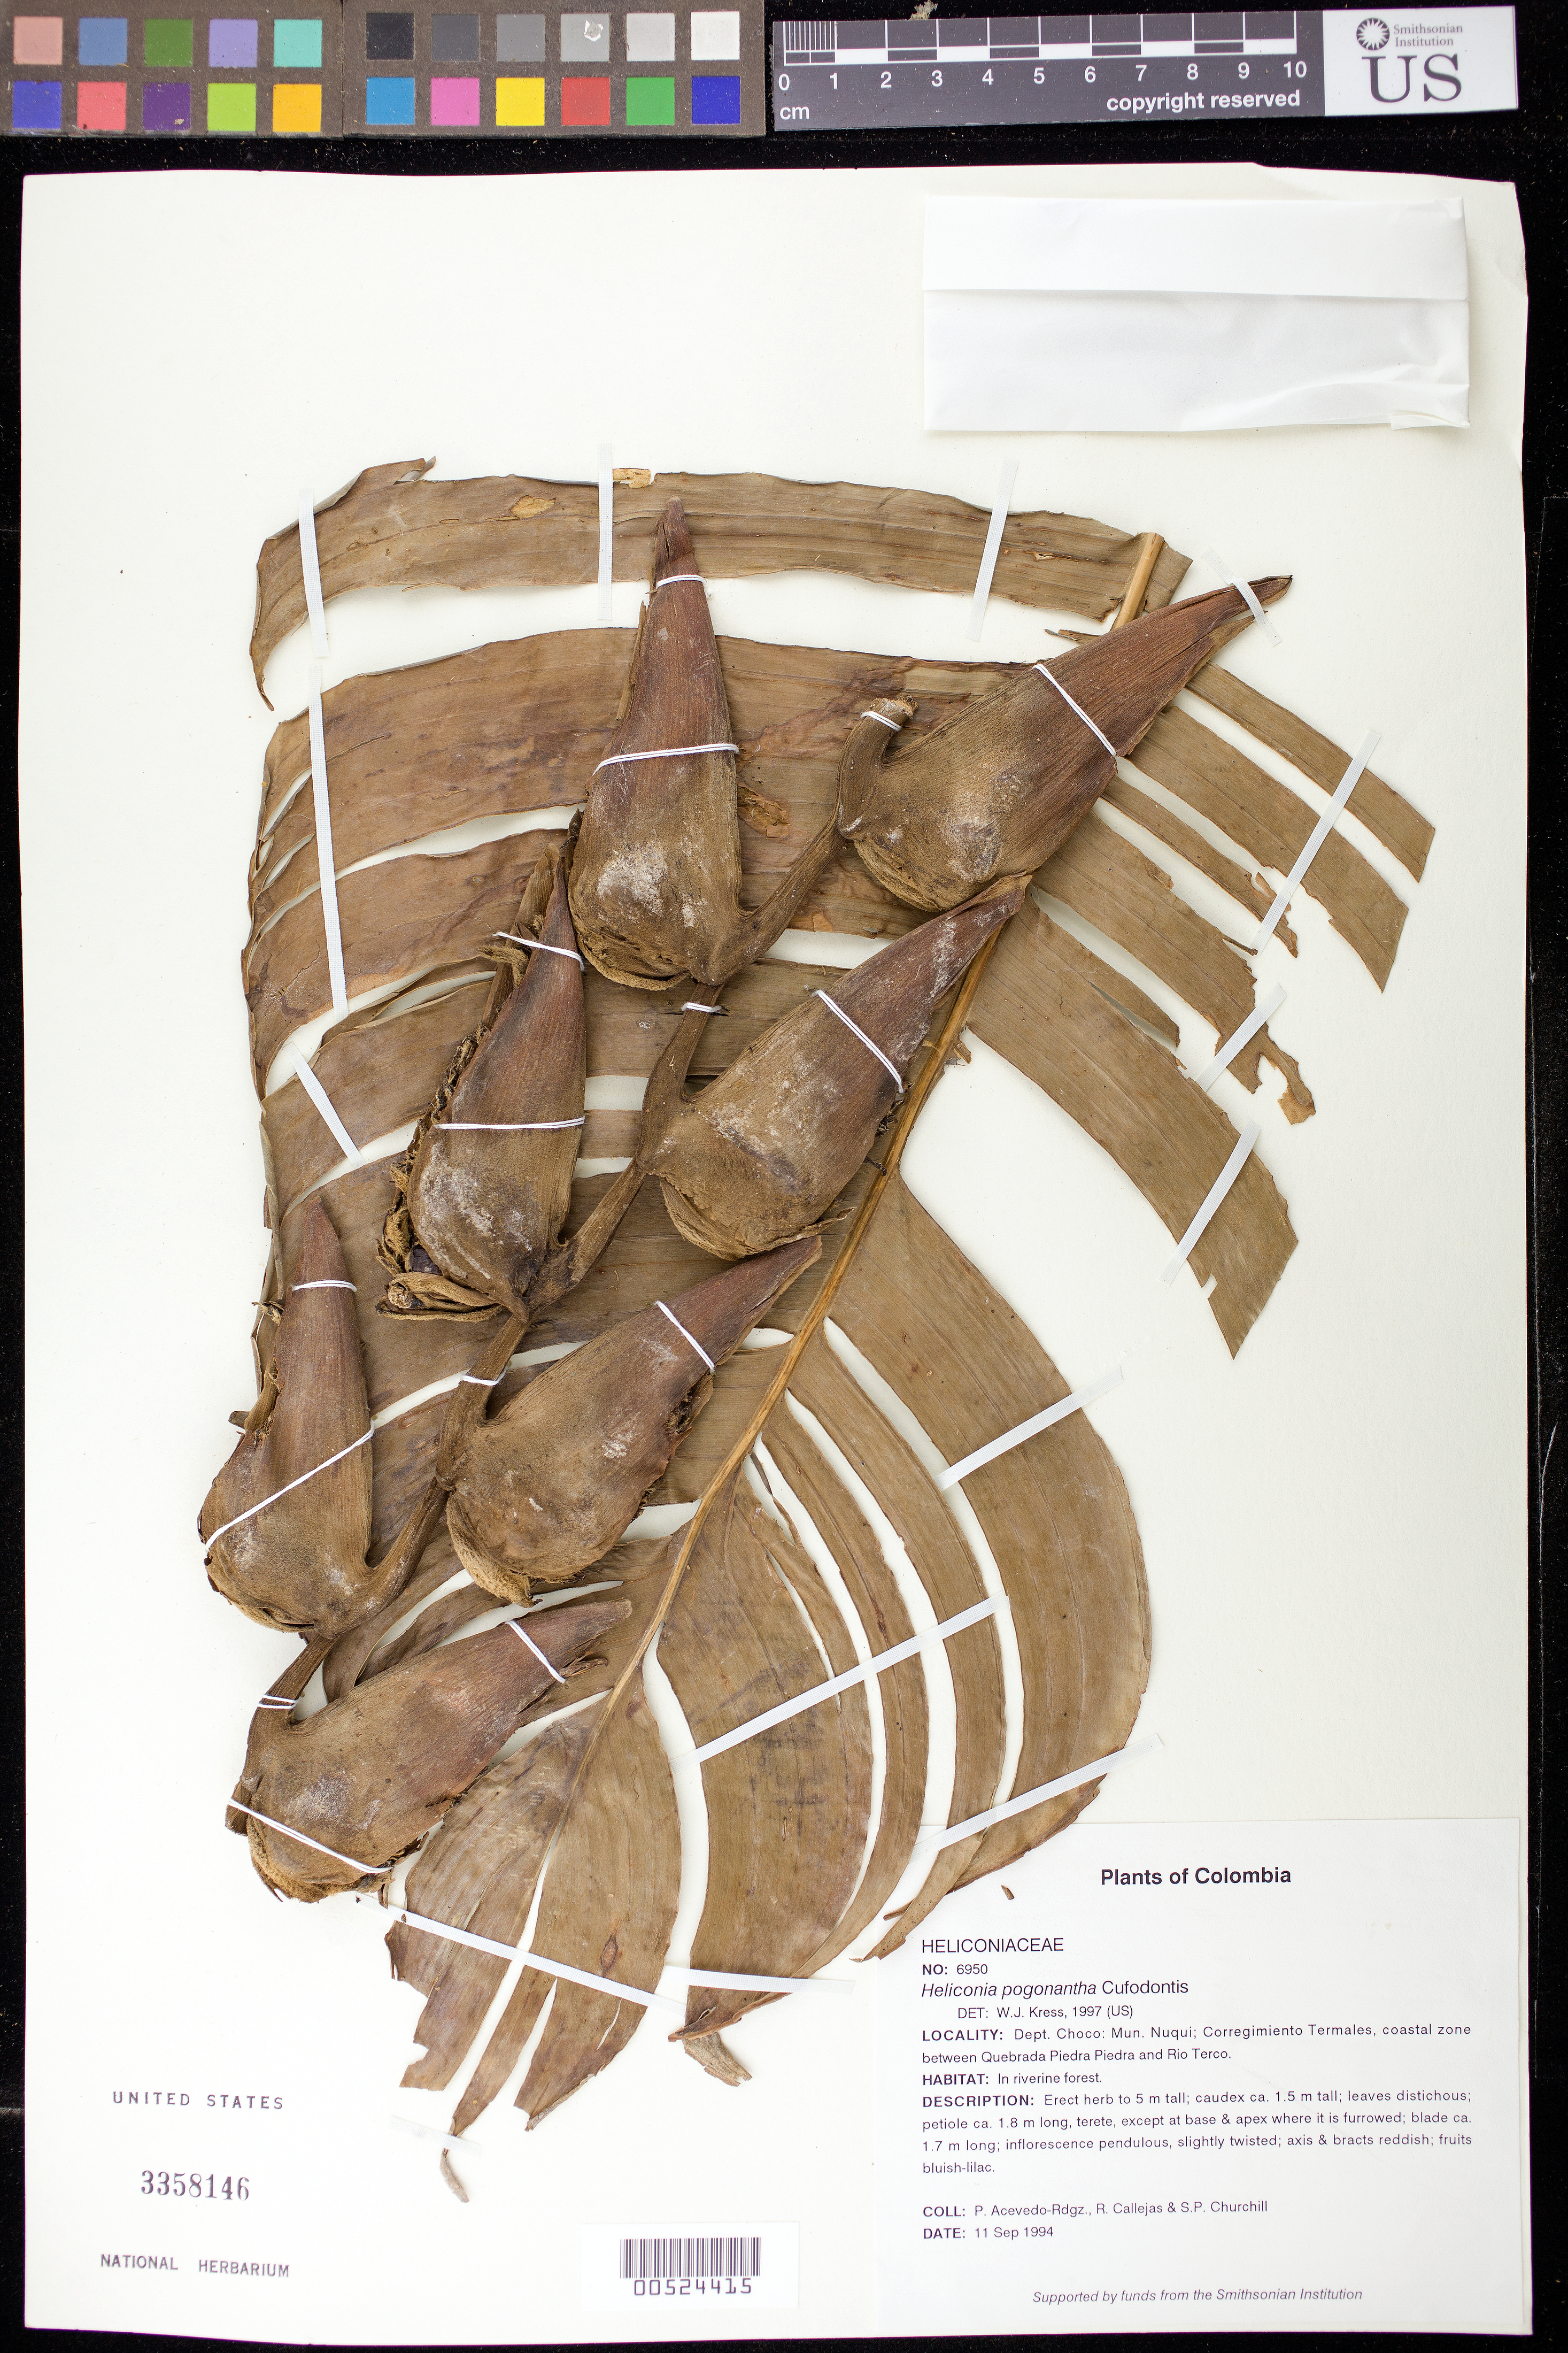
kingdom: Plantae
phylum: Tracheophyta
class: Liliopsida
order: Zingiberales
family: Heliconiaceae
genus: Heliconia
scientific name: Heliconia pogonantha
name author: Cufod.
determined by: Kress, W. J., (US), Smithsonian Institution - National Museum of Natural History (UNITED STATES)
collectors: P. Acevedo-Rodr., R. Callejas & S. Churchill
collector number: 6950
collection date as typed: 11 Sep 1994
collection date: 1994-09-11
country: Colombia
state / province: Chocó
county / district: Nuqui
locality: Depart. Choco; Mun. Nuqui; Corregimiento Termales, coastal zone between Quebrada Piedra Piedra and Río Terco.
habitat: In riverine forest.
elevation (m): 10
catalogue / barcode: US 3358146